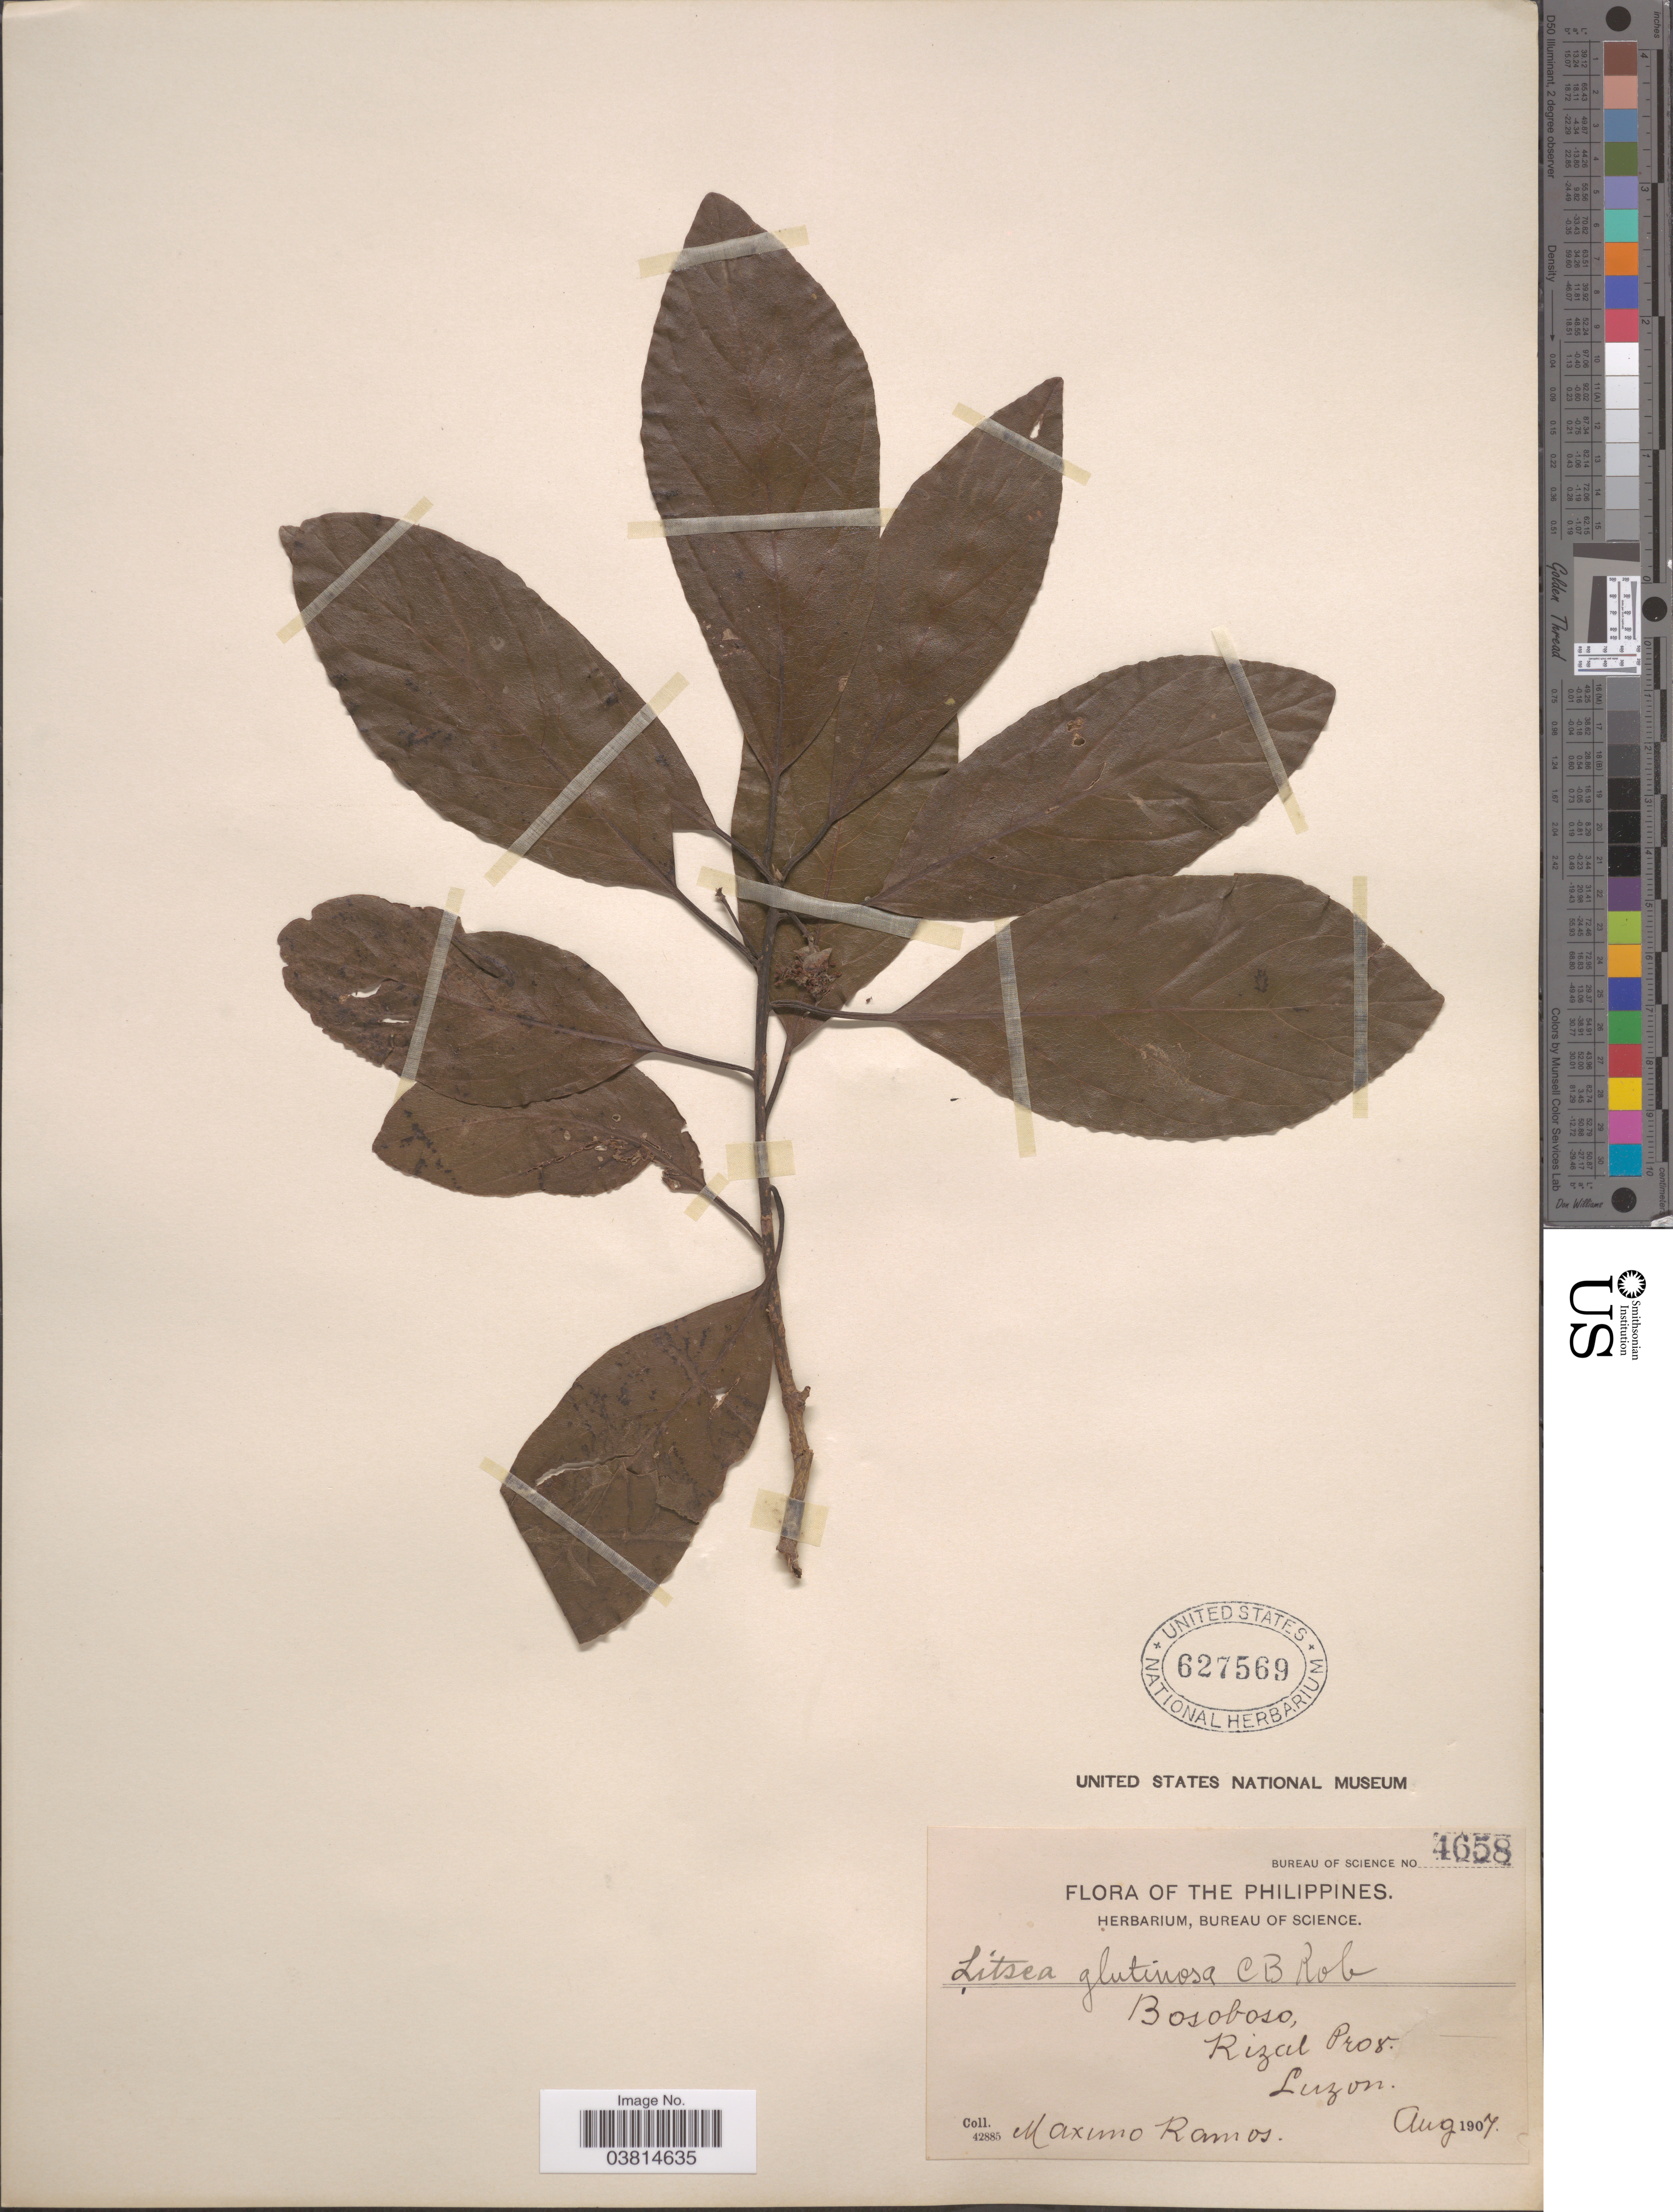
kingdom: Plantae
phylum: Tracheophyta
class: Magnoliopsida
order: Laurales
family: Lauraceae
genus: Litsea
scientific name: Litsea glutinosa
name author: (Lour.) C.B. Rob.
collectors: M. Ramos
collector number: Bureau of Science 4658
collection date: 1907-08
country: Philippines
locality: Bosoboso, Rizal Prov. Luzon.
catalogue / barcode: US 627569